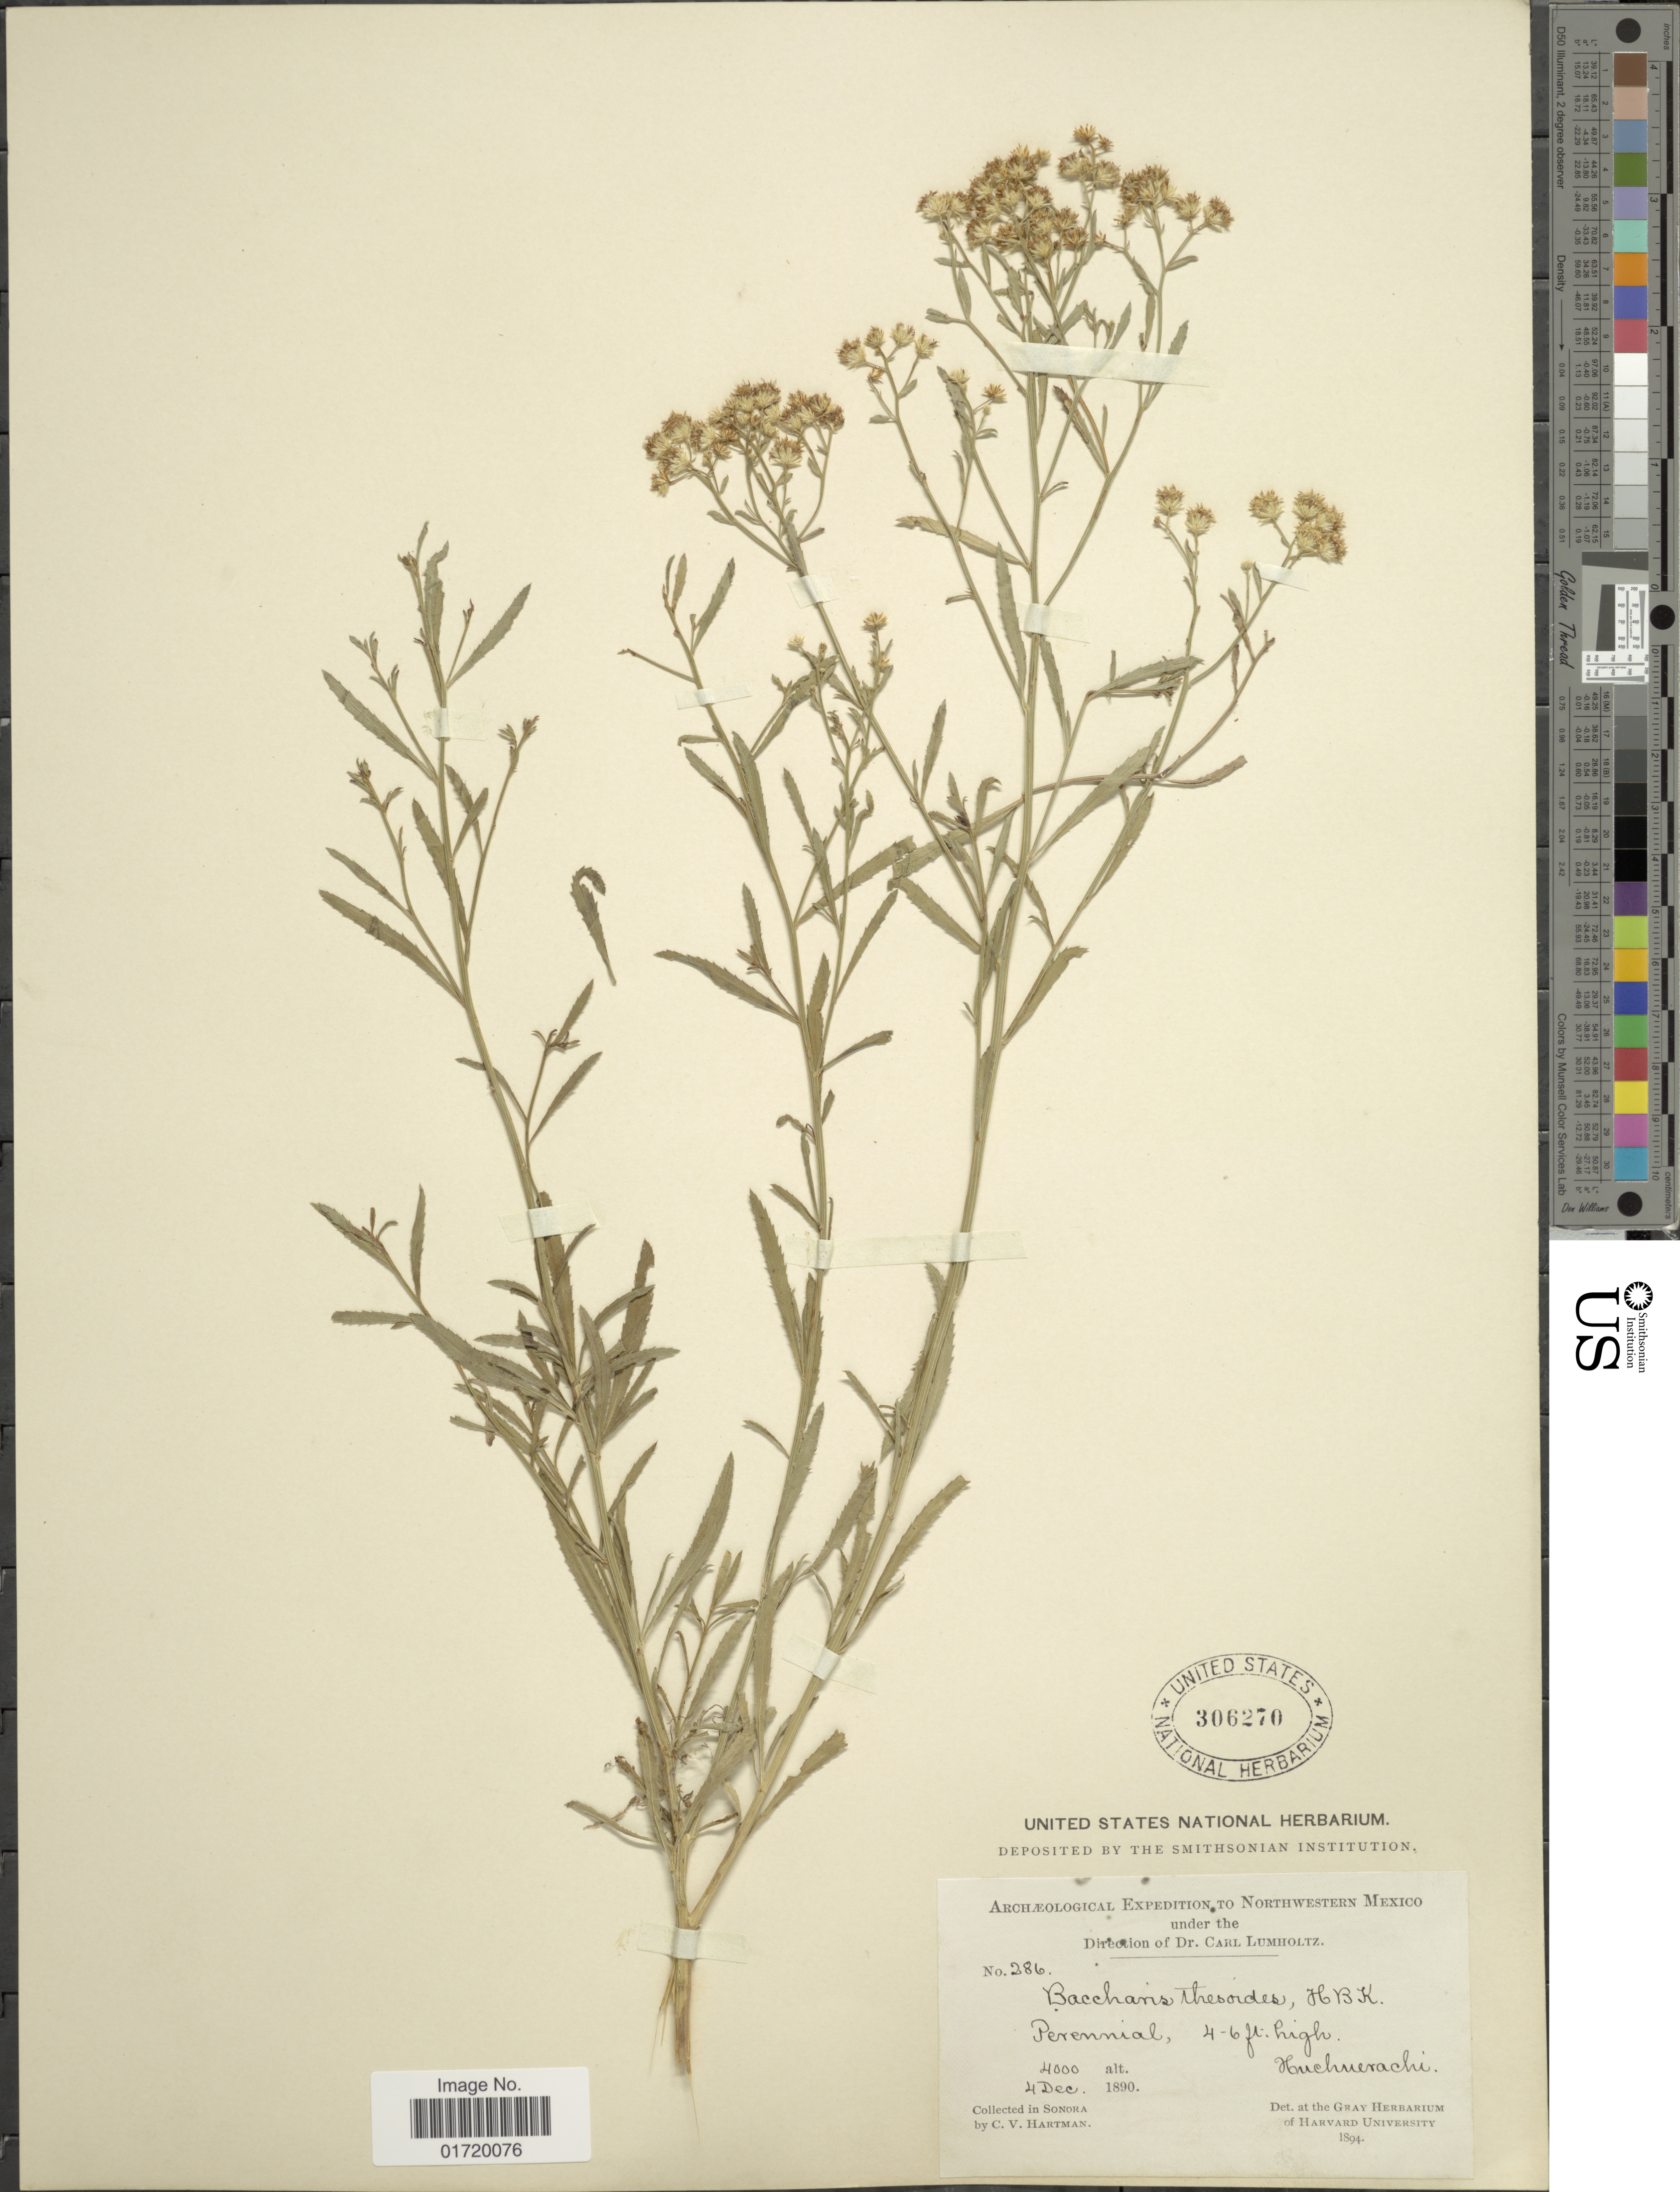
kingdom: Plantae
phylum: Tracheophyta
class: Magnoliopsida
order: Asterales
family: Asteraceae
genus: Baccharis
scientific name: Baccharis thesioides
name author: Kunth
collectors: C. V. Hartman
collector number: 286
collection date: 1890-12-04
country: Mexico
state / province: Sonora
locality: Northwestern Mexiço, Huhuerachi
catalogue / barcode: US 306270